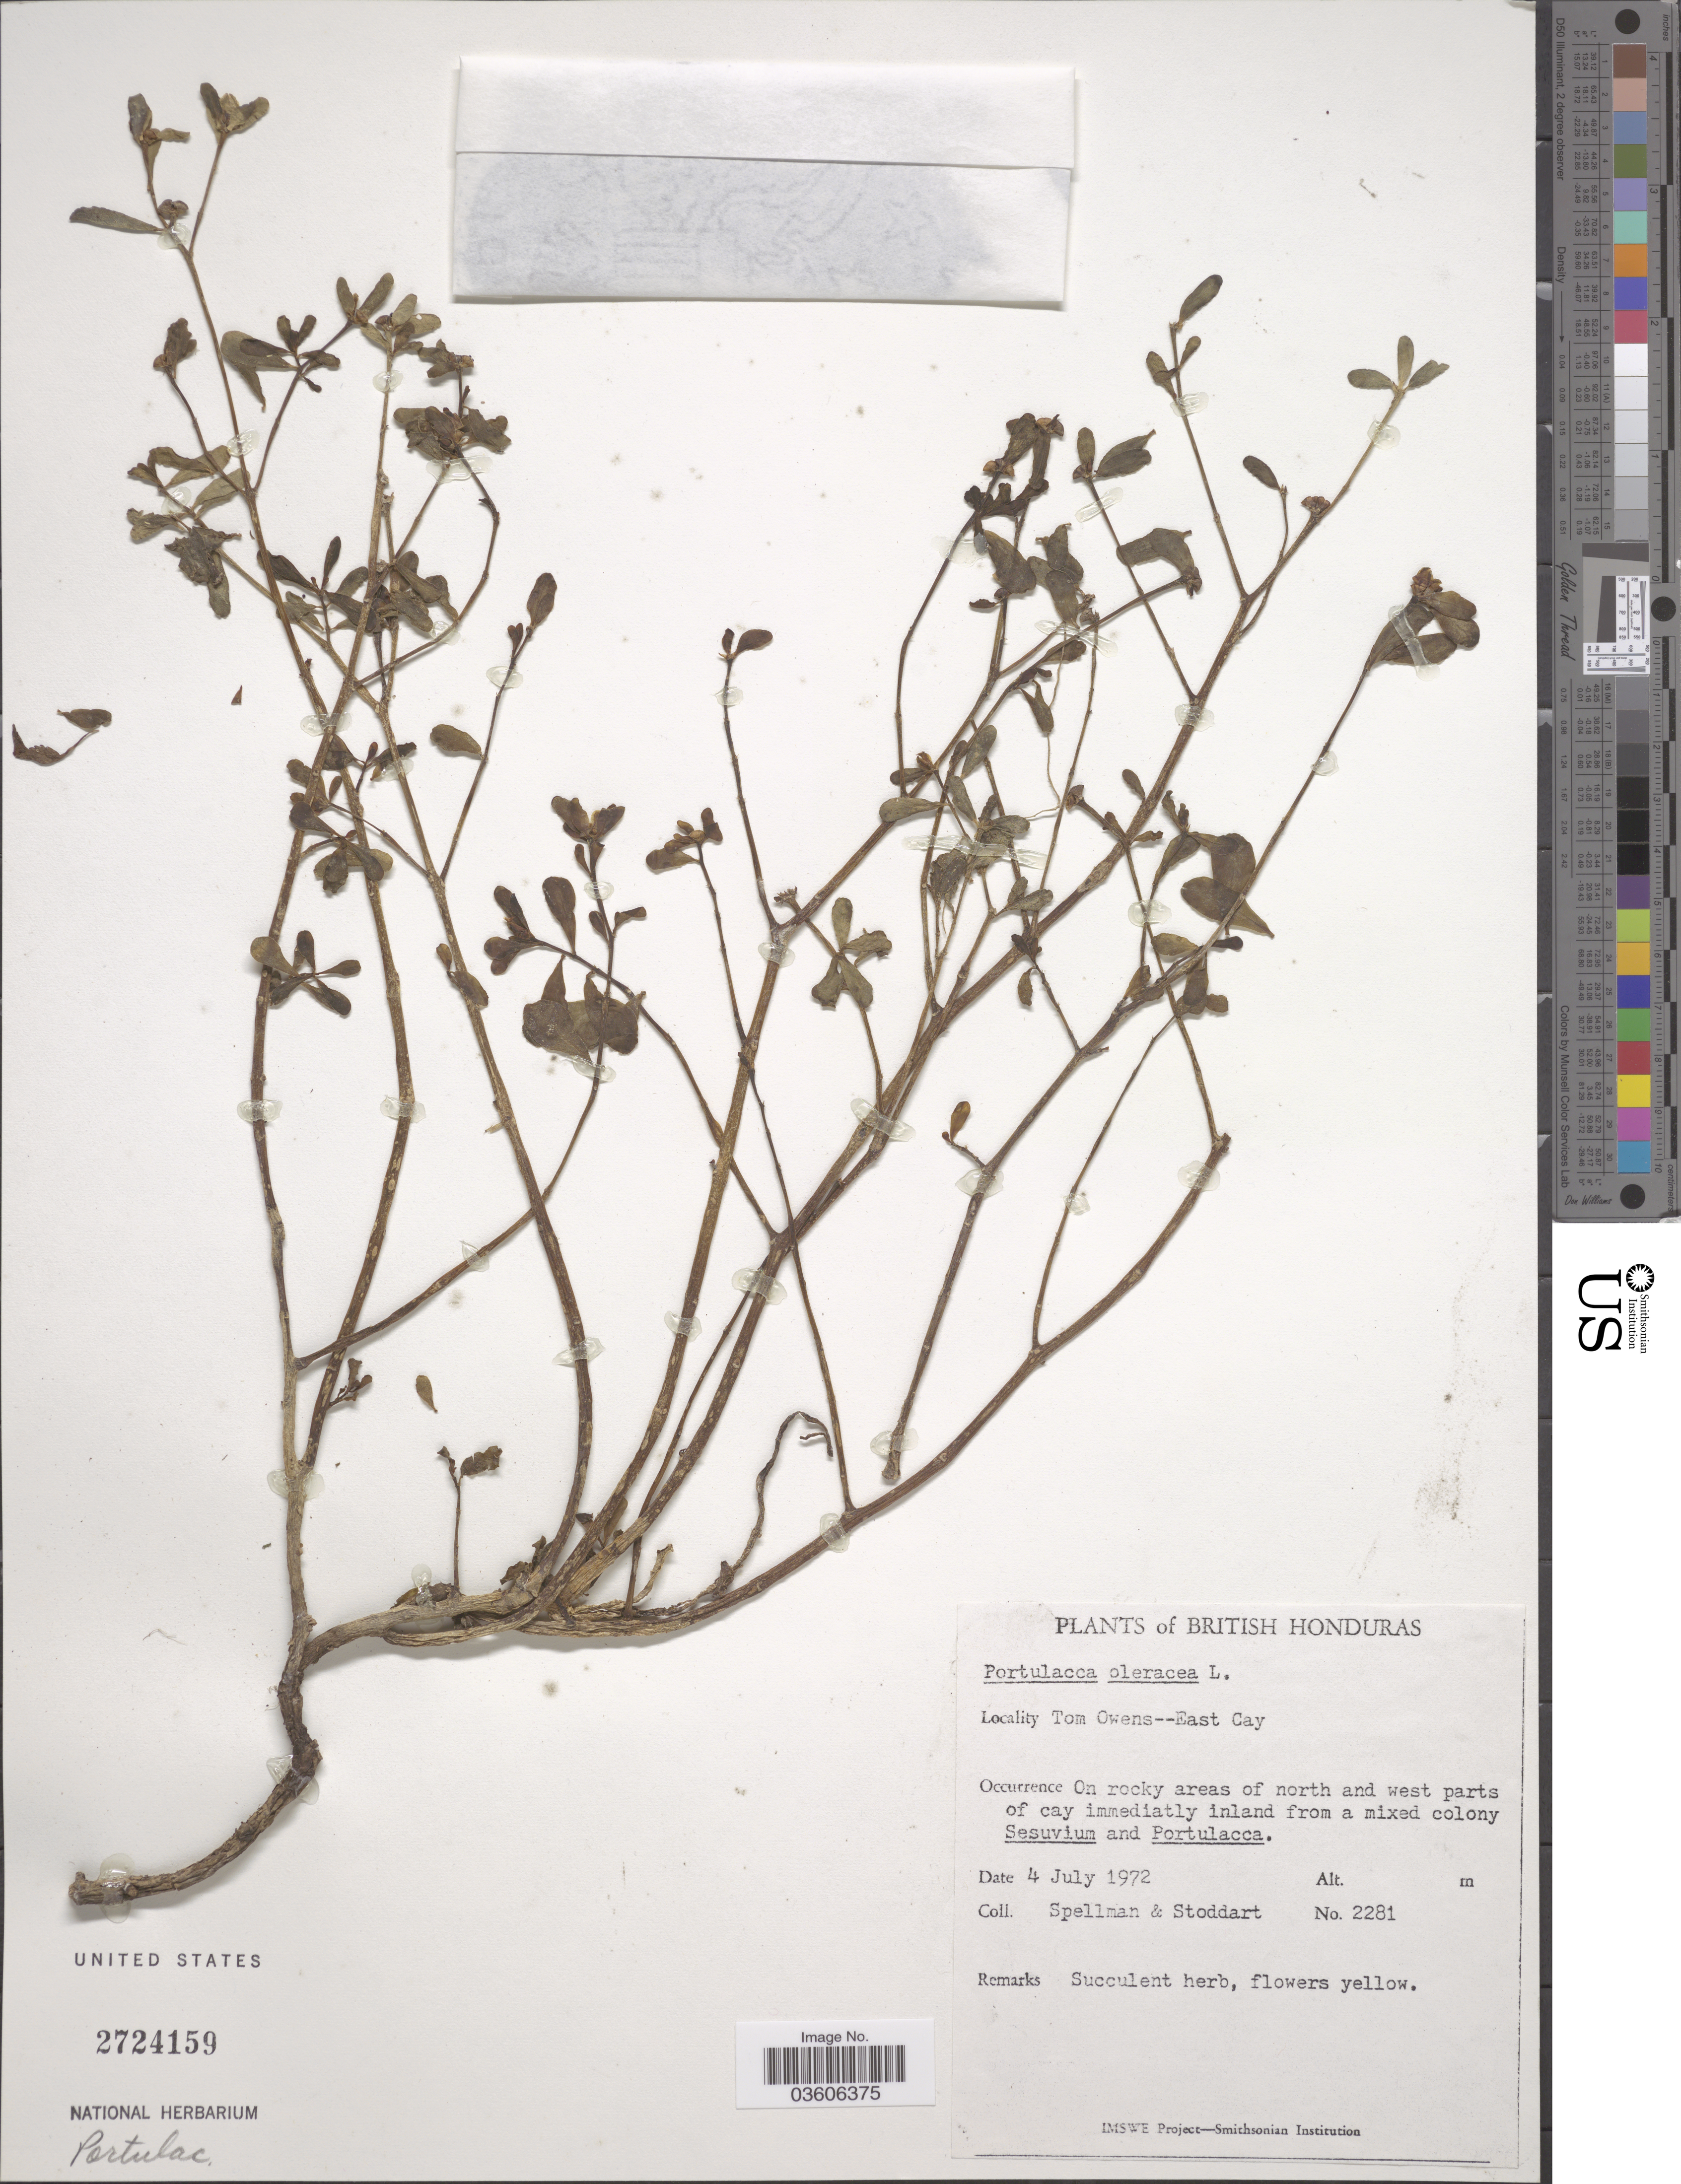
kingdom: Plantae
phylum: Tracheophyta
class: Magnoliopsida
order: Caryophyllales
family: Portulacaceae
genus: Portulaca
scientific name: Portulaca oleracea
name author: L.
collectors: Spellman, -- & -. Stoddart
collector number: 2281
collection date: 1972-07-04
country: Belize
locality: British Honduras. Tom Owens--East Cay.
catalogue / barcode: US 2724159